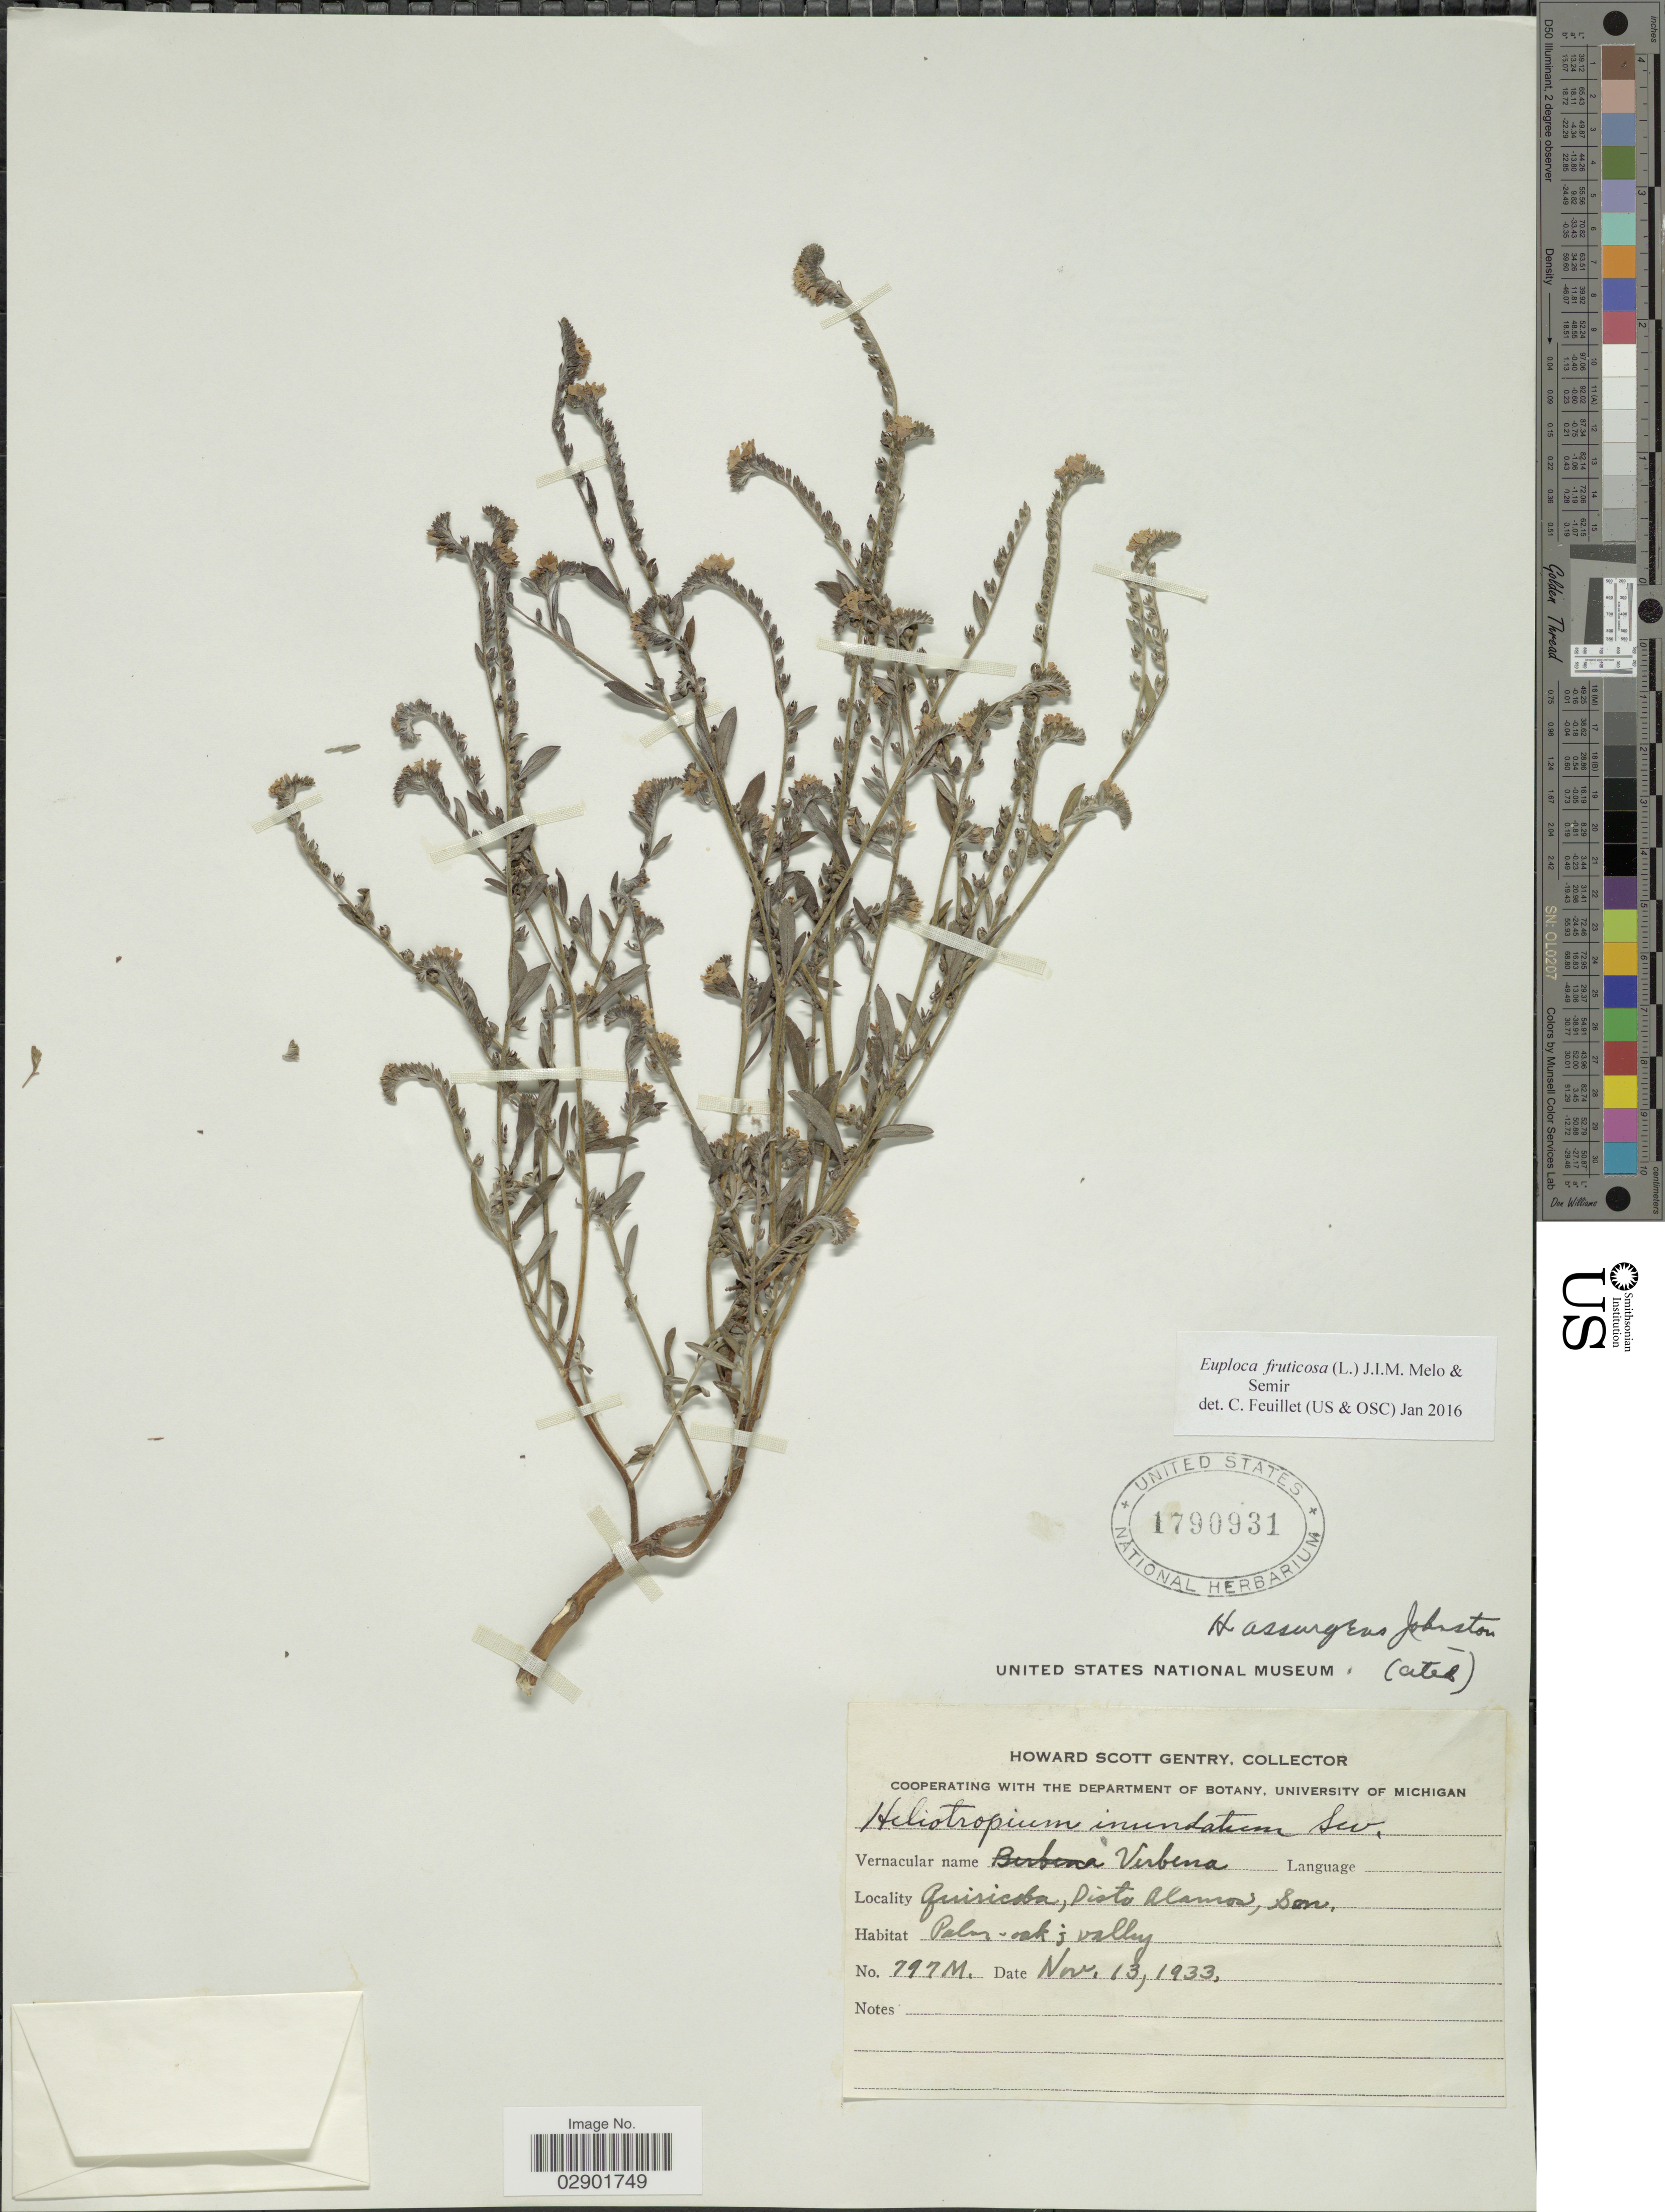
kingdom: Plantae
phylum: Tracheophyta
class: Magnoliopsida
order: Boraginales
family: Heliotropiaceae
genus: Euploca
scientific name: Euploca fruticosa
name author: (L.) J.I.M. Melo & Semir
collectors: H. S. Gentry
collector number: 797 M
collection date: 1933-11-13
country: Mexico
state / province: Sonora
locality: Quiricoba, Disto Alamos, Son.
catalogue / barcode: US 1790931